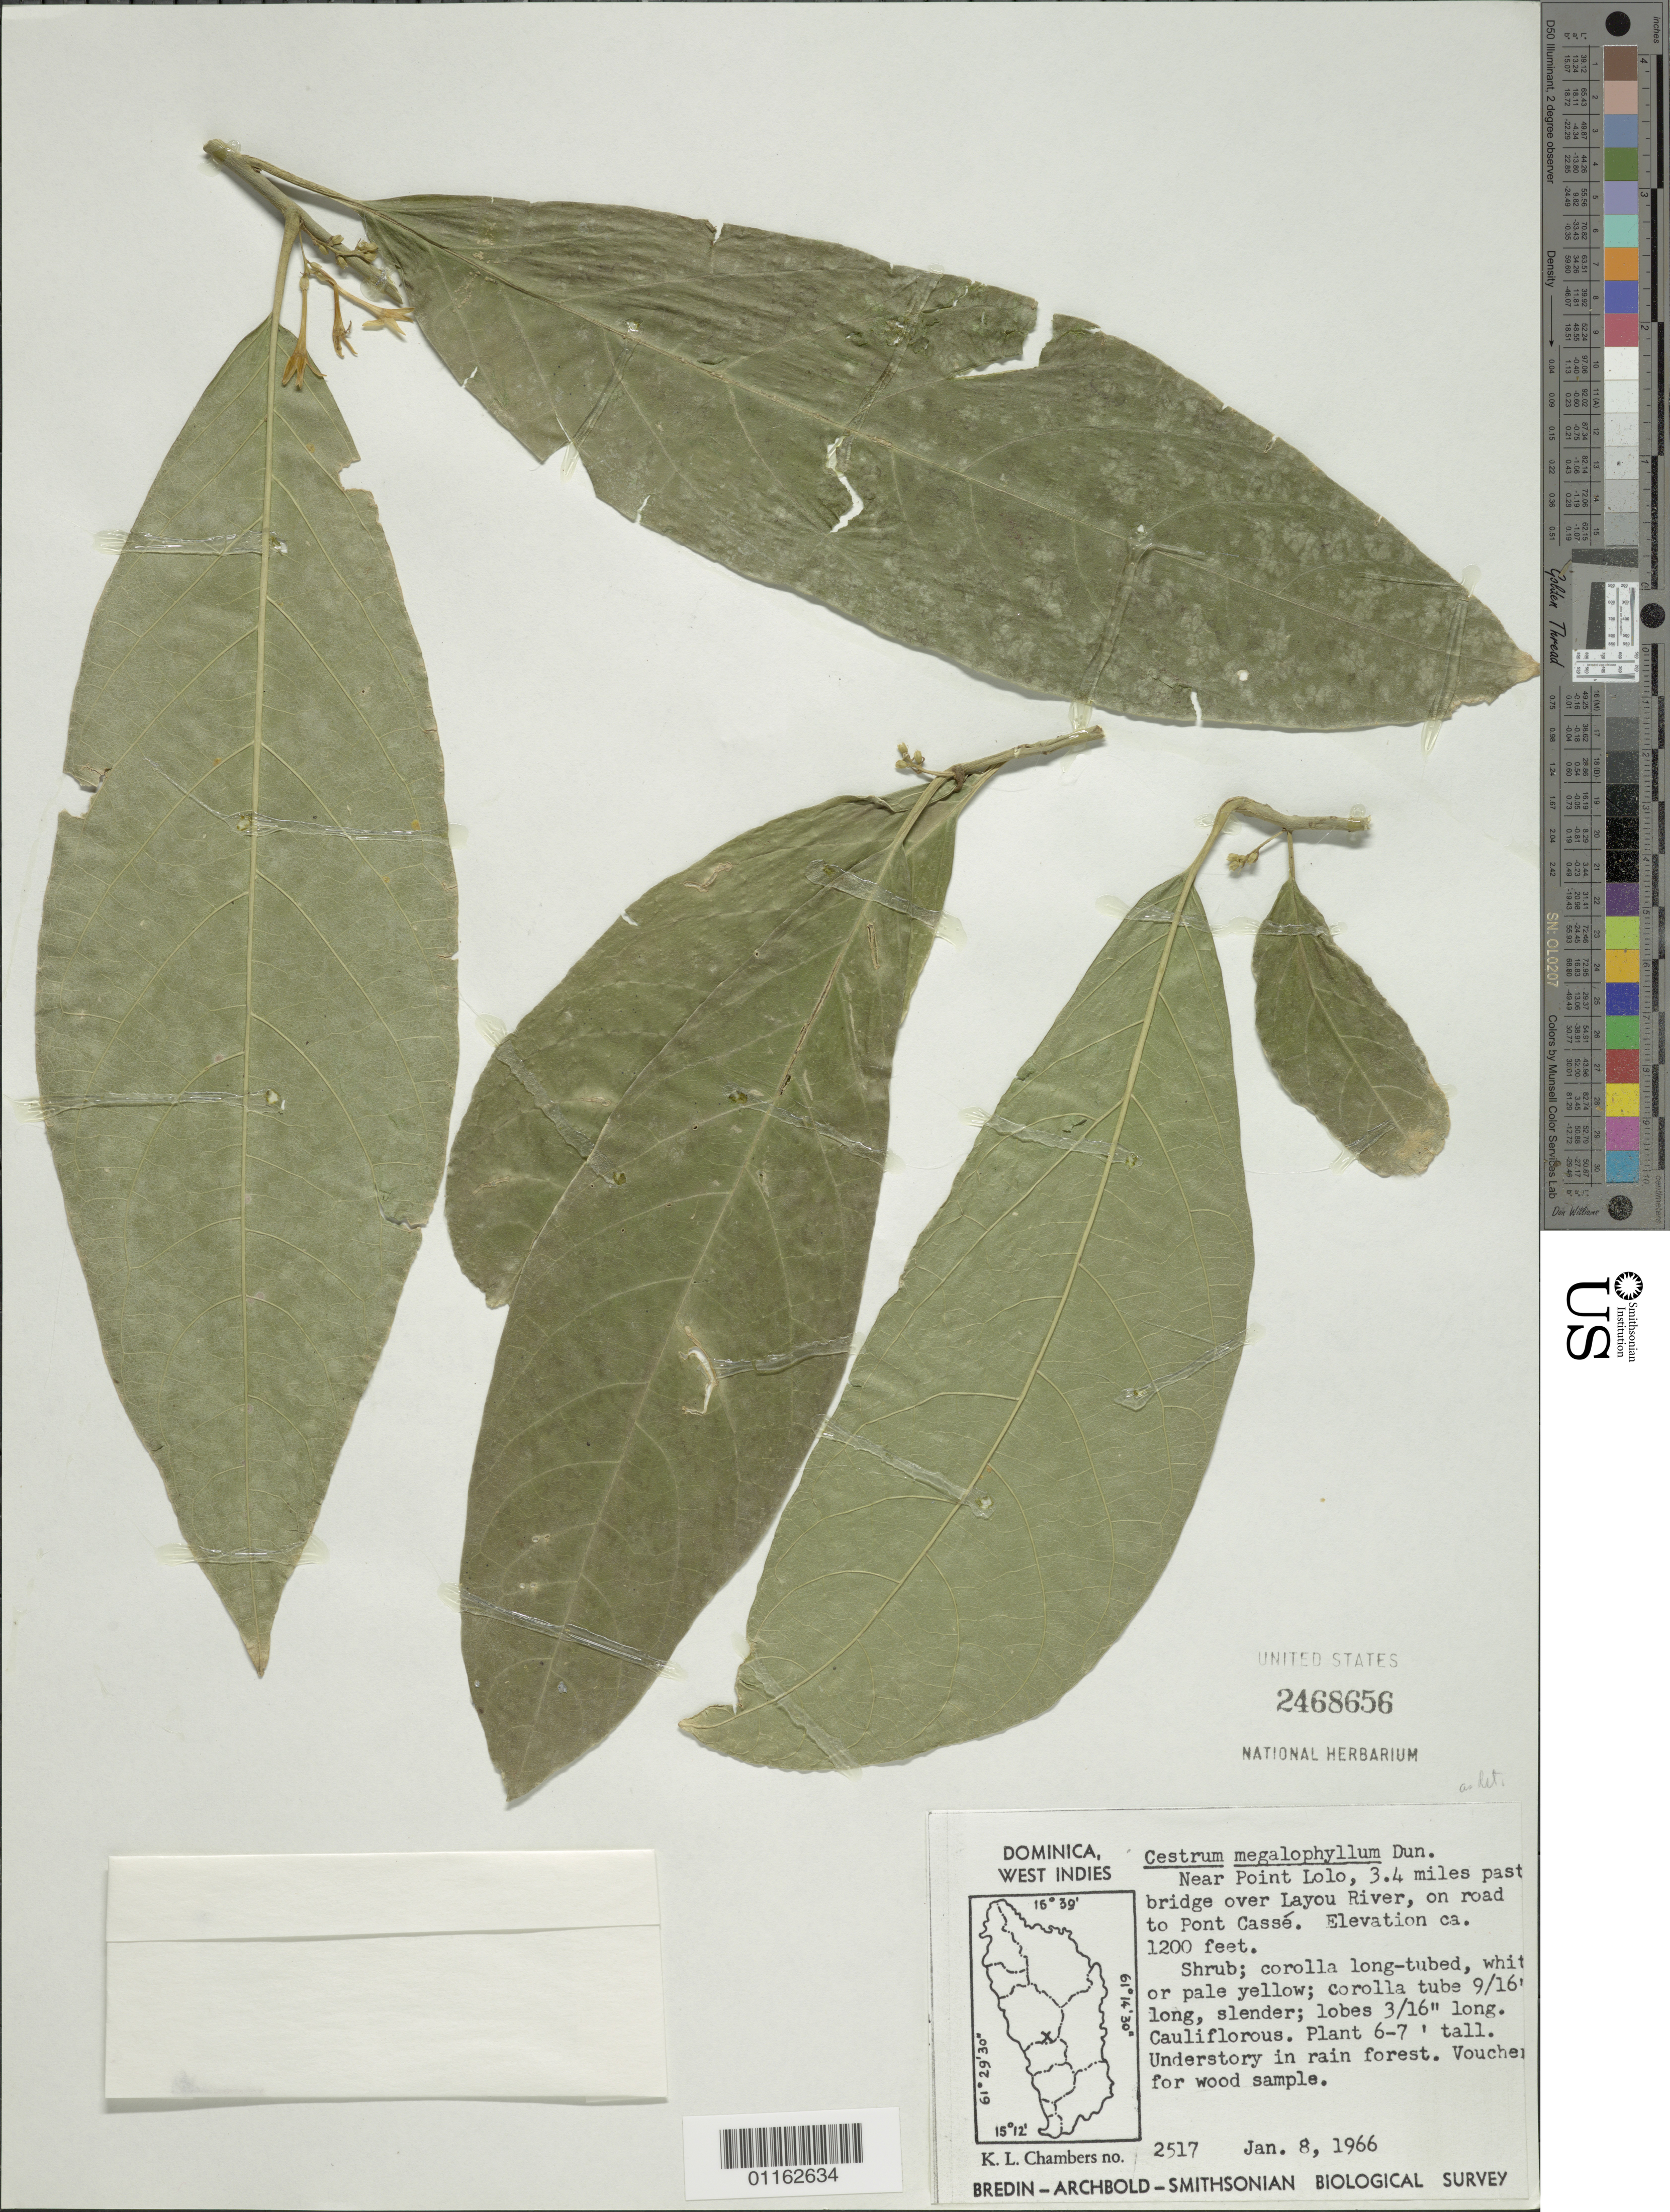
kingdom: Plantae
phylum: Tracheophyta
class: Magnoliopsida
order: Solanales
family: Solanaceae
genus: Cestrum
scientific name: Cestrum megalophyllum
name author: Dunal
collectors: K. L. Chambers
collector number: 2517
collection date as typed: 08 Jan 1966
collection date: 1966-01-08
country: Dominica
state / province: St. Paul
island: Dominica I.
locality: Near Point Lolo, 3.4 mi. past bridges over Layou river, on road to Pont Casse; understory in rainforest.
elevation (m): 366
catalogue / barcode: US 2468656